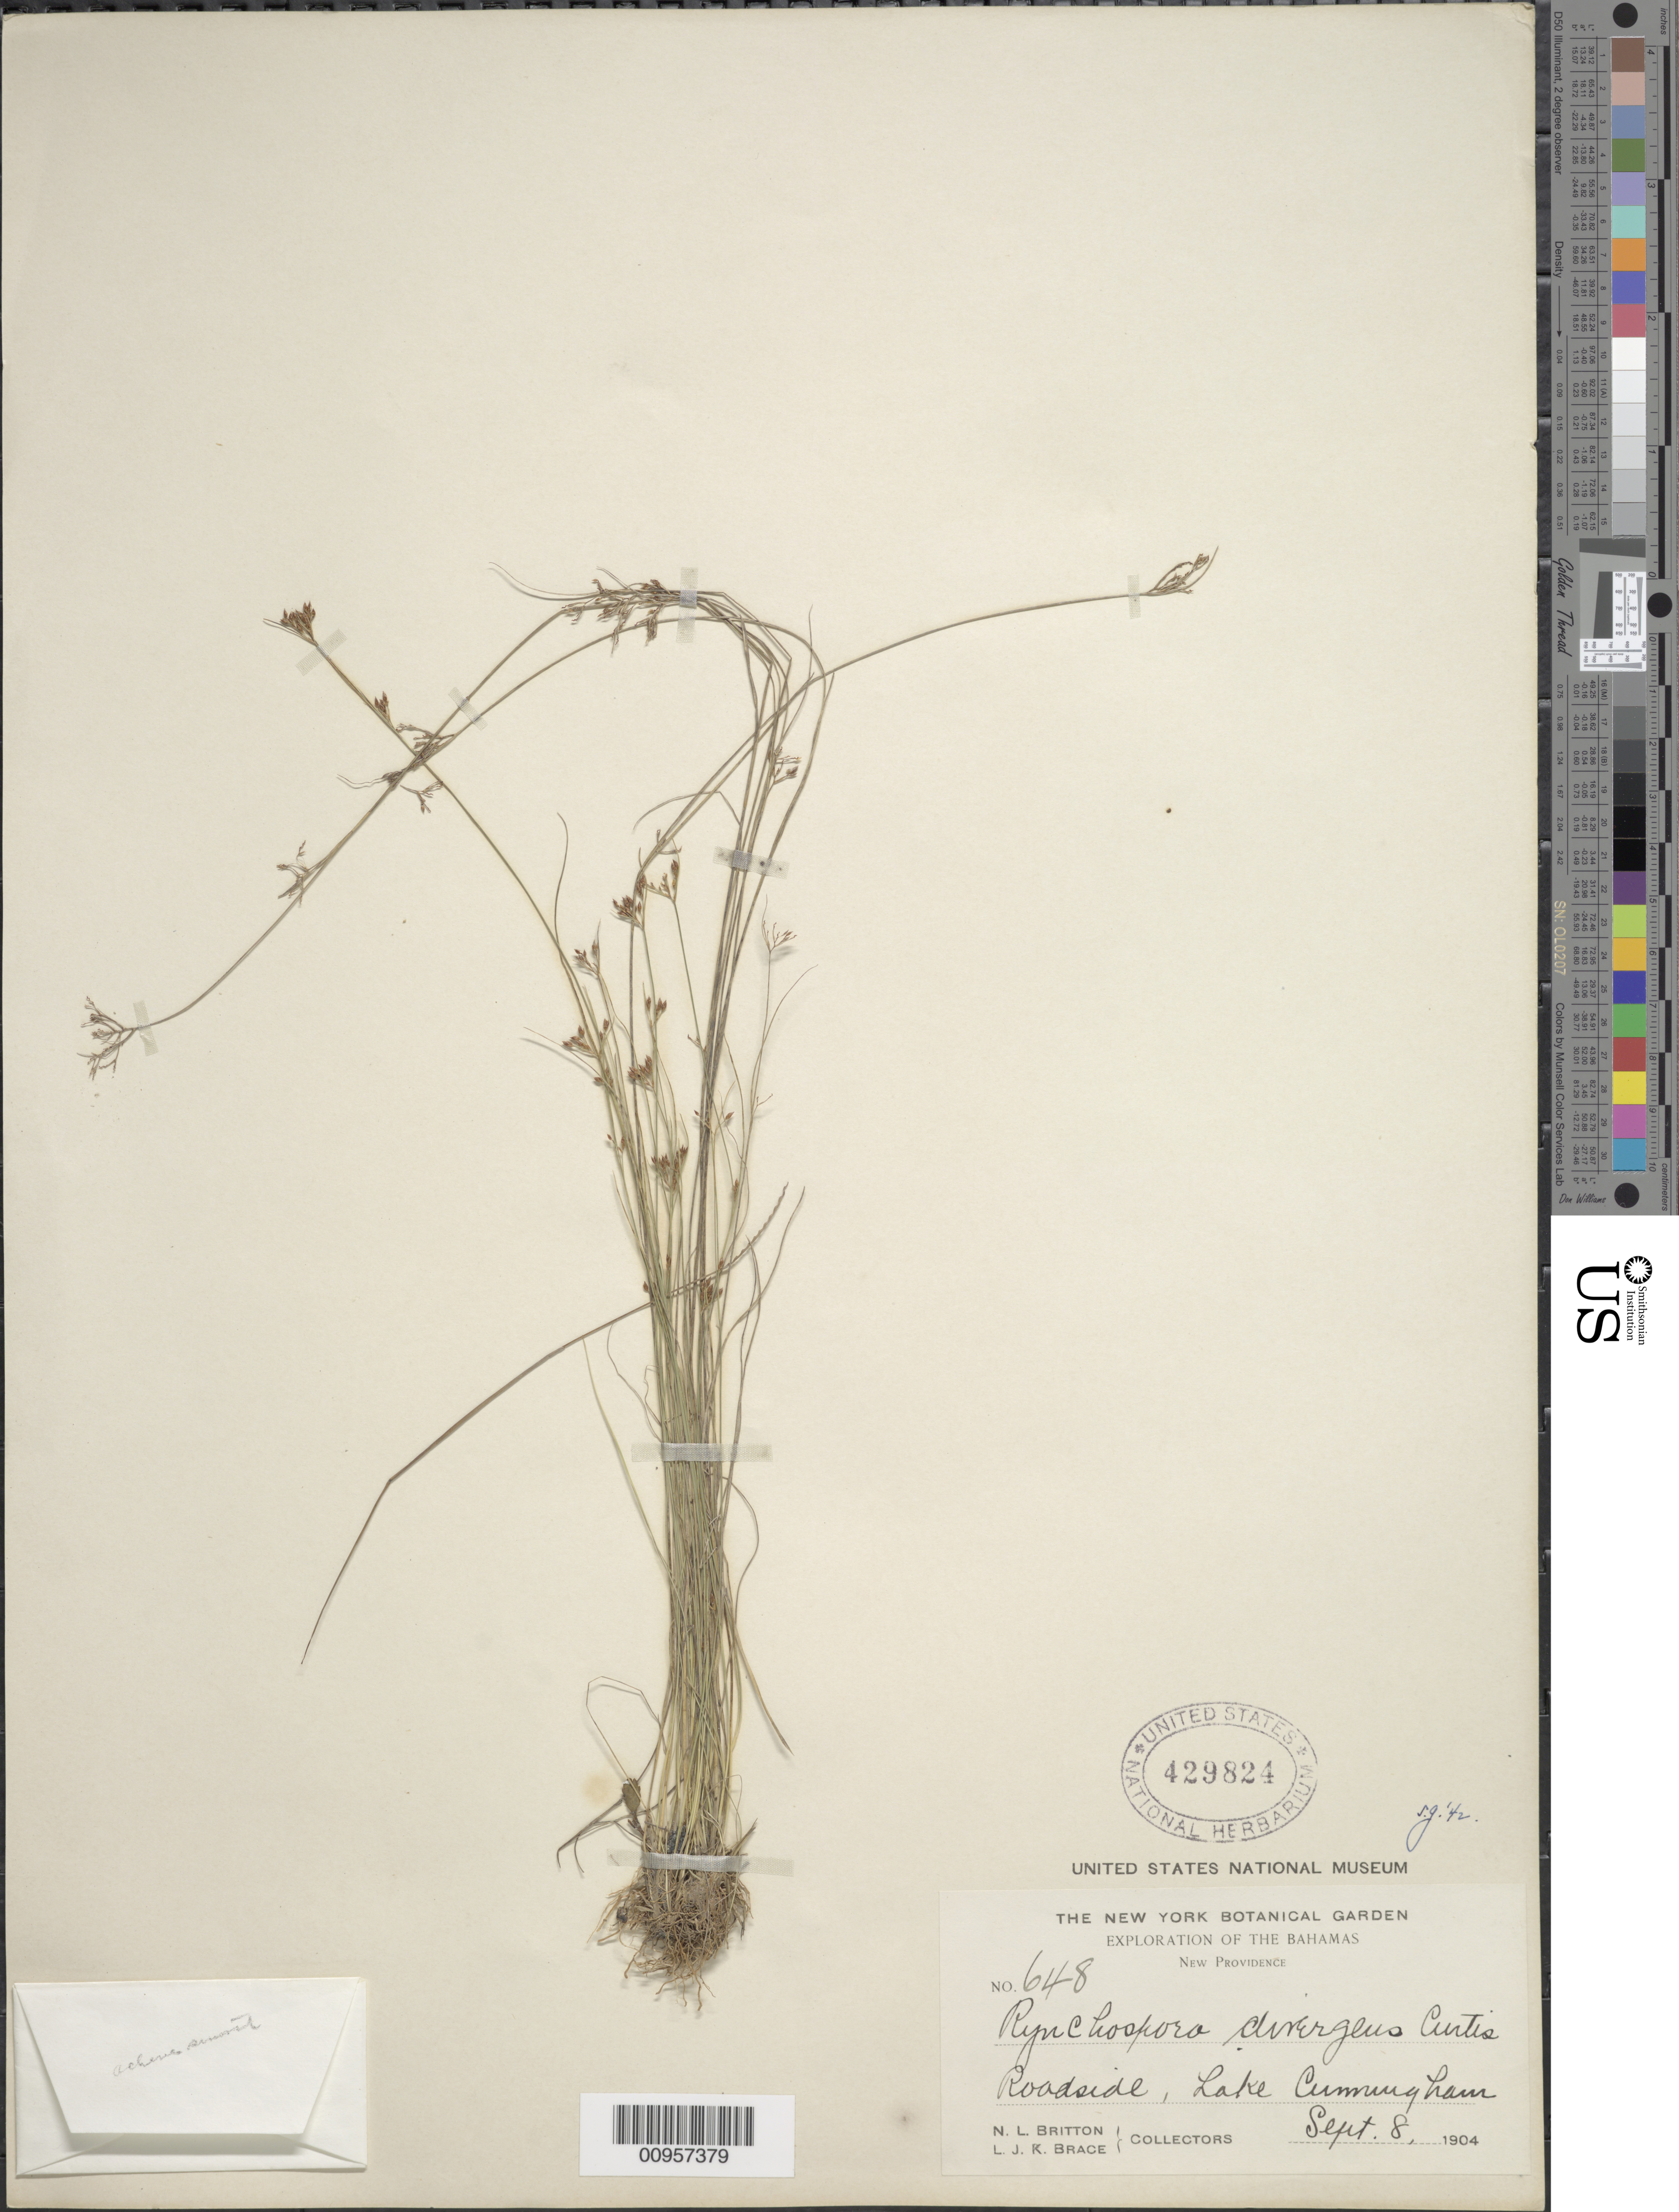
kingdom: Plantae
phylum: Tracheophyta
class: Liliopsida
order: Poales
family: Cyperaceae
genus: Rhynchospora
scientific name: Rhynchospora divergens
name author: Chapm. ex M.A. Curtis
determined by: Gale, S.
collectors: N. Britton & L. J. K. Brace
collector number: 648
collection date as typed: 08 Sep 1904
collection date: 1904-09-08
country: Bahamas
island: New Providence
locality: Lake Cunningham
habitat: Roadside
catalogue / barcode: US 429824